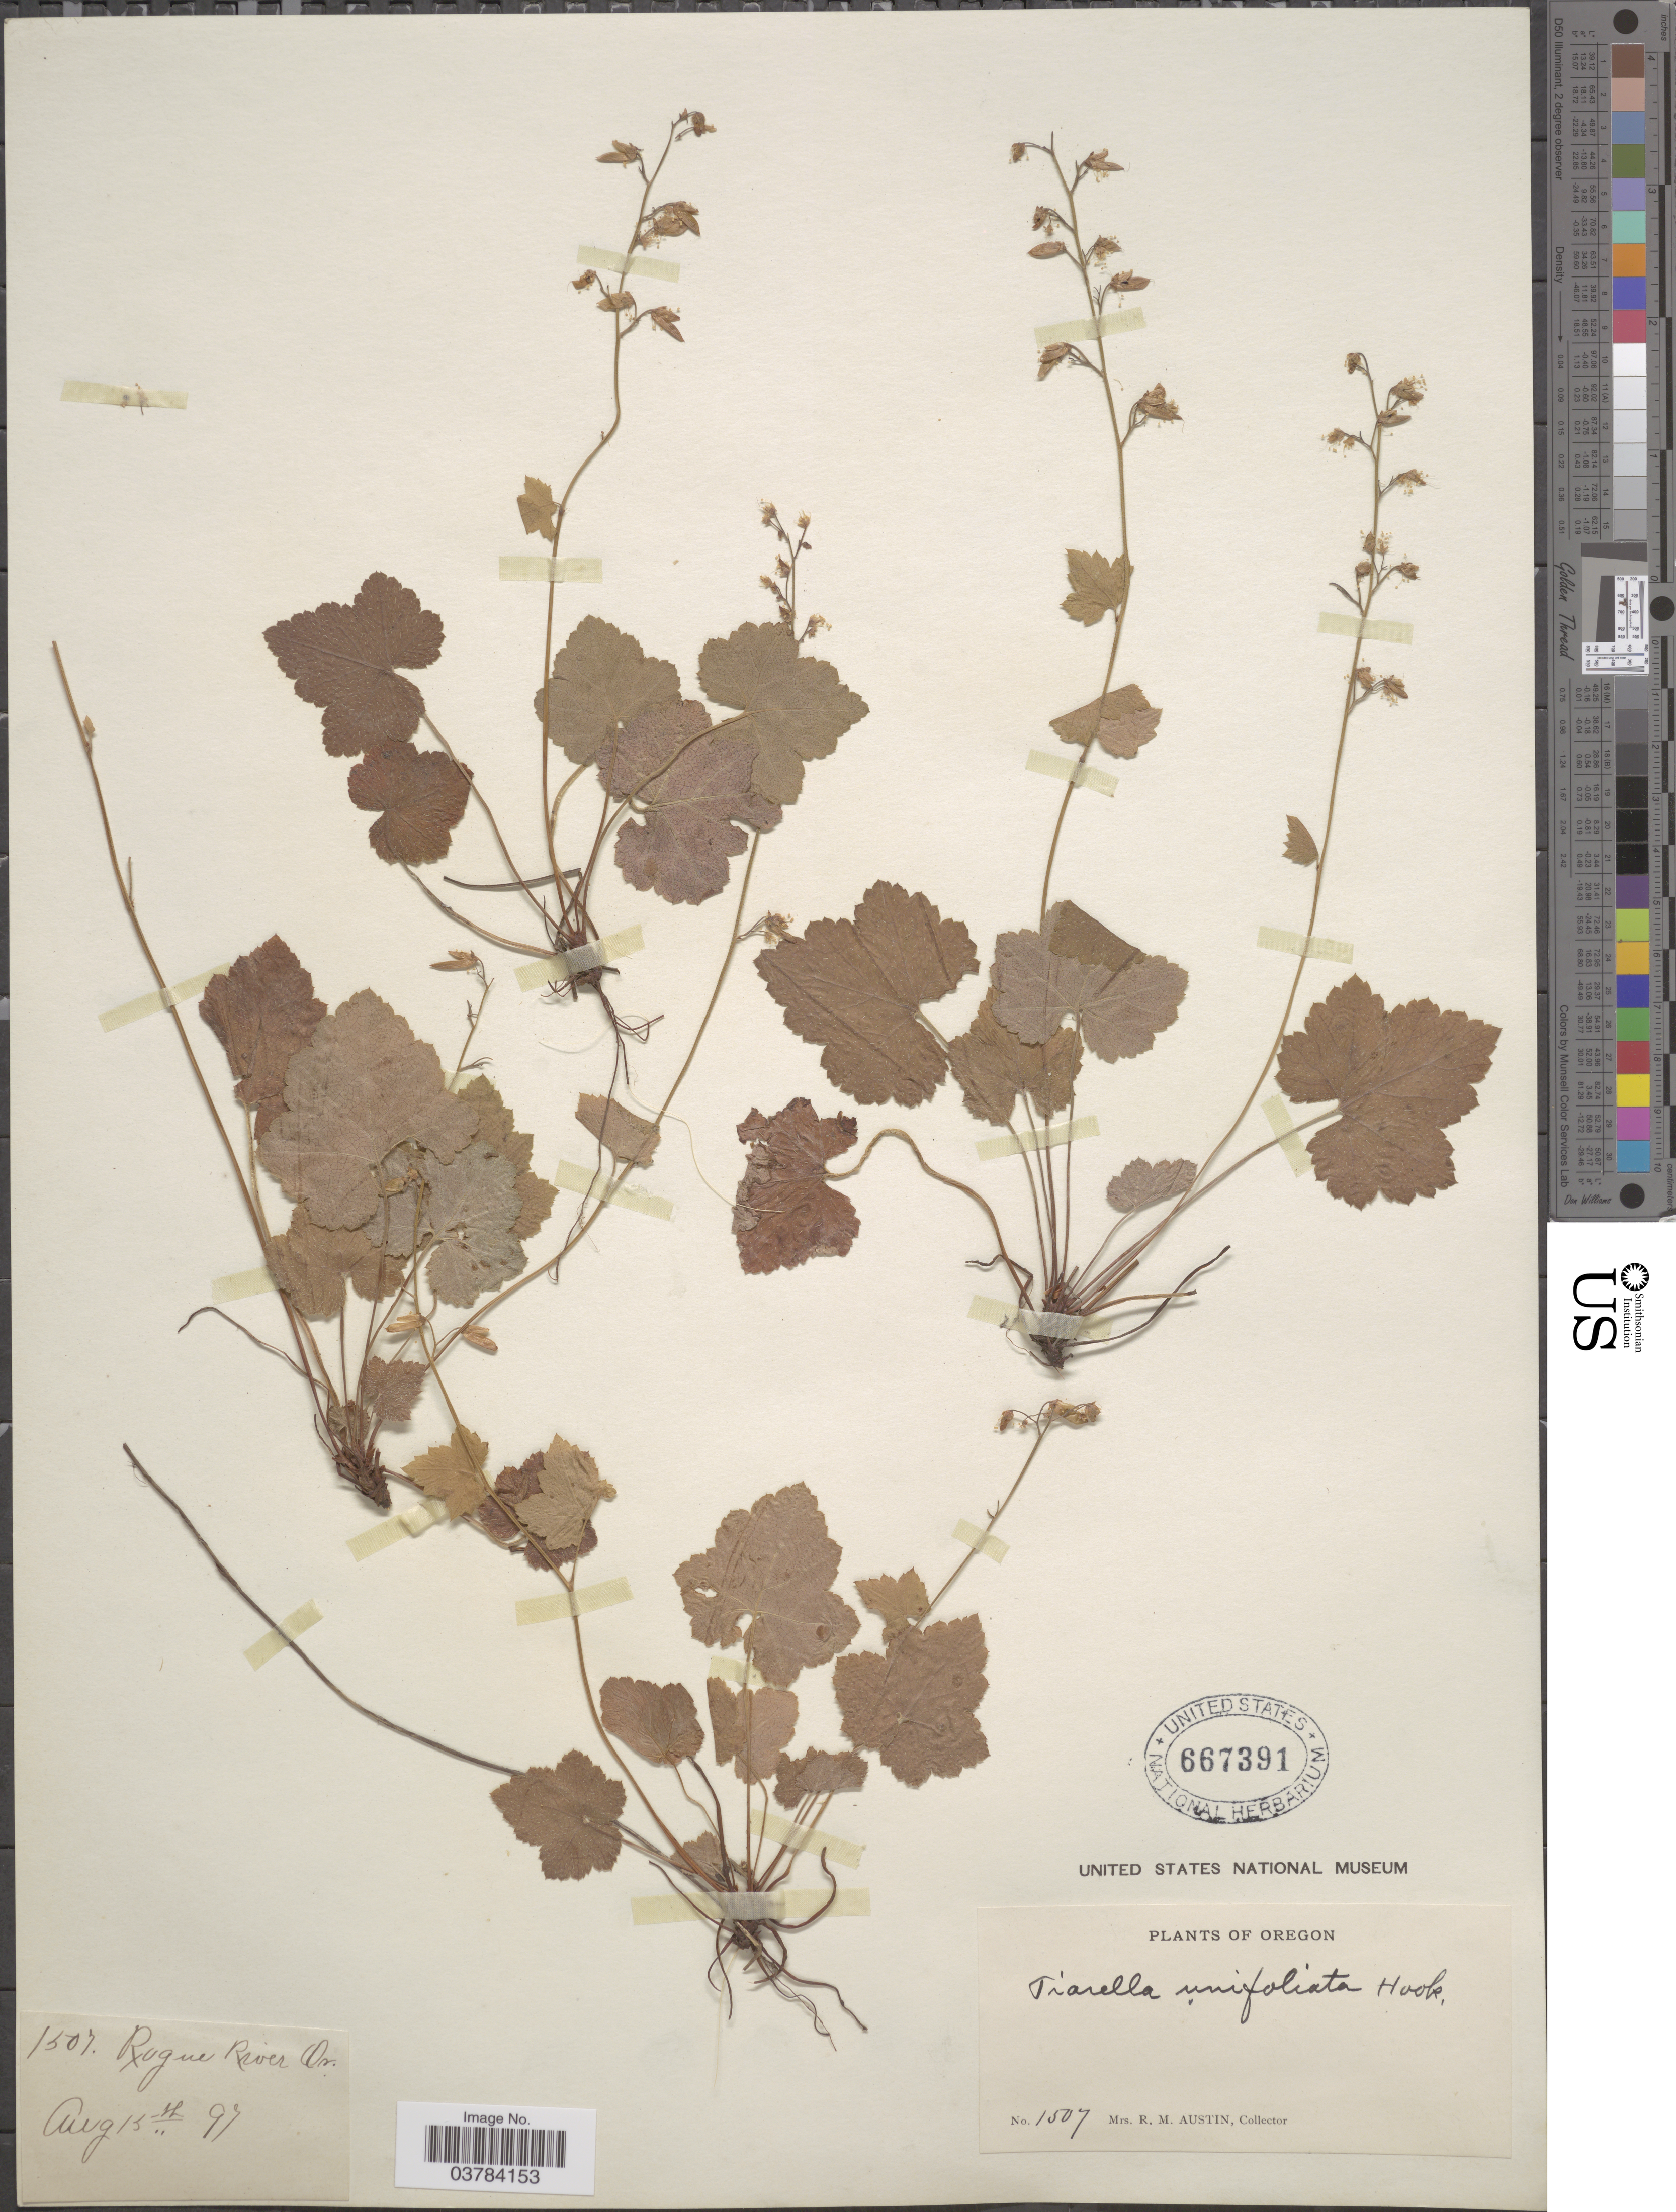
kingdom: Plantae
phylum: Tracheophyta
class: Magnoliopsida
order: Saxifragales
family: Saxifragaceae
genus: Tiarella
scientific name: Tiarella unifoliata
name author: Hook.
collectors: R. Austin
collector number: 1507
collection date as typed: Transcribed d/m/y: 15/8/97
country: United States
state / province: Oregon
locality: Rogue River.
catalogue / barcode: US 667391